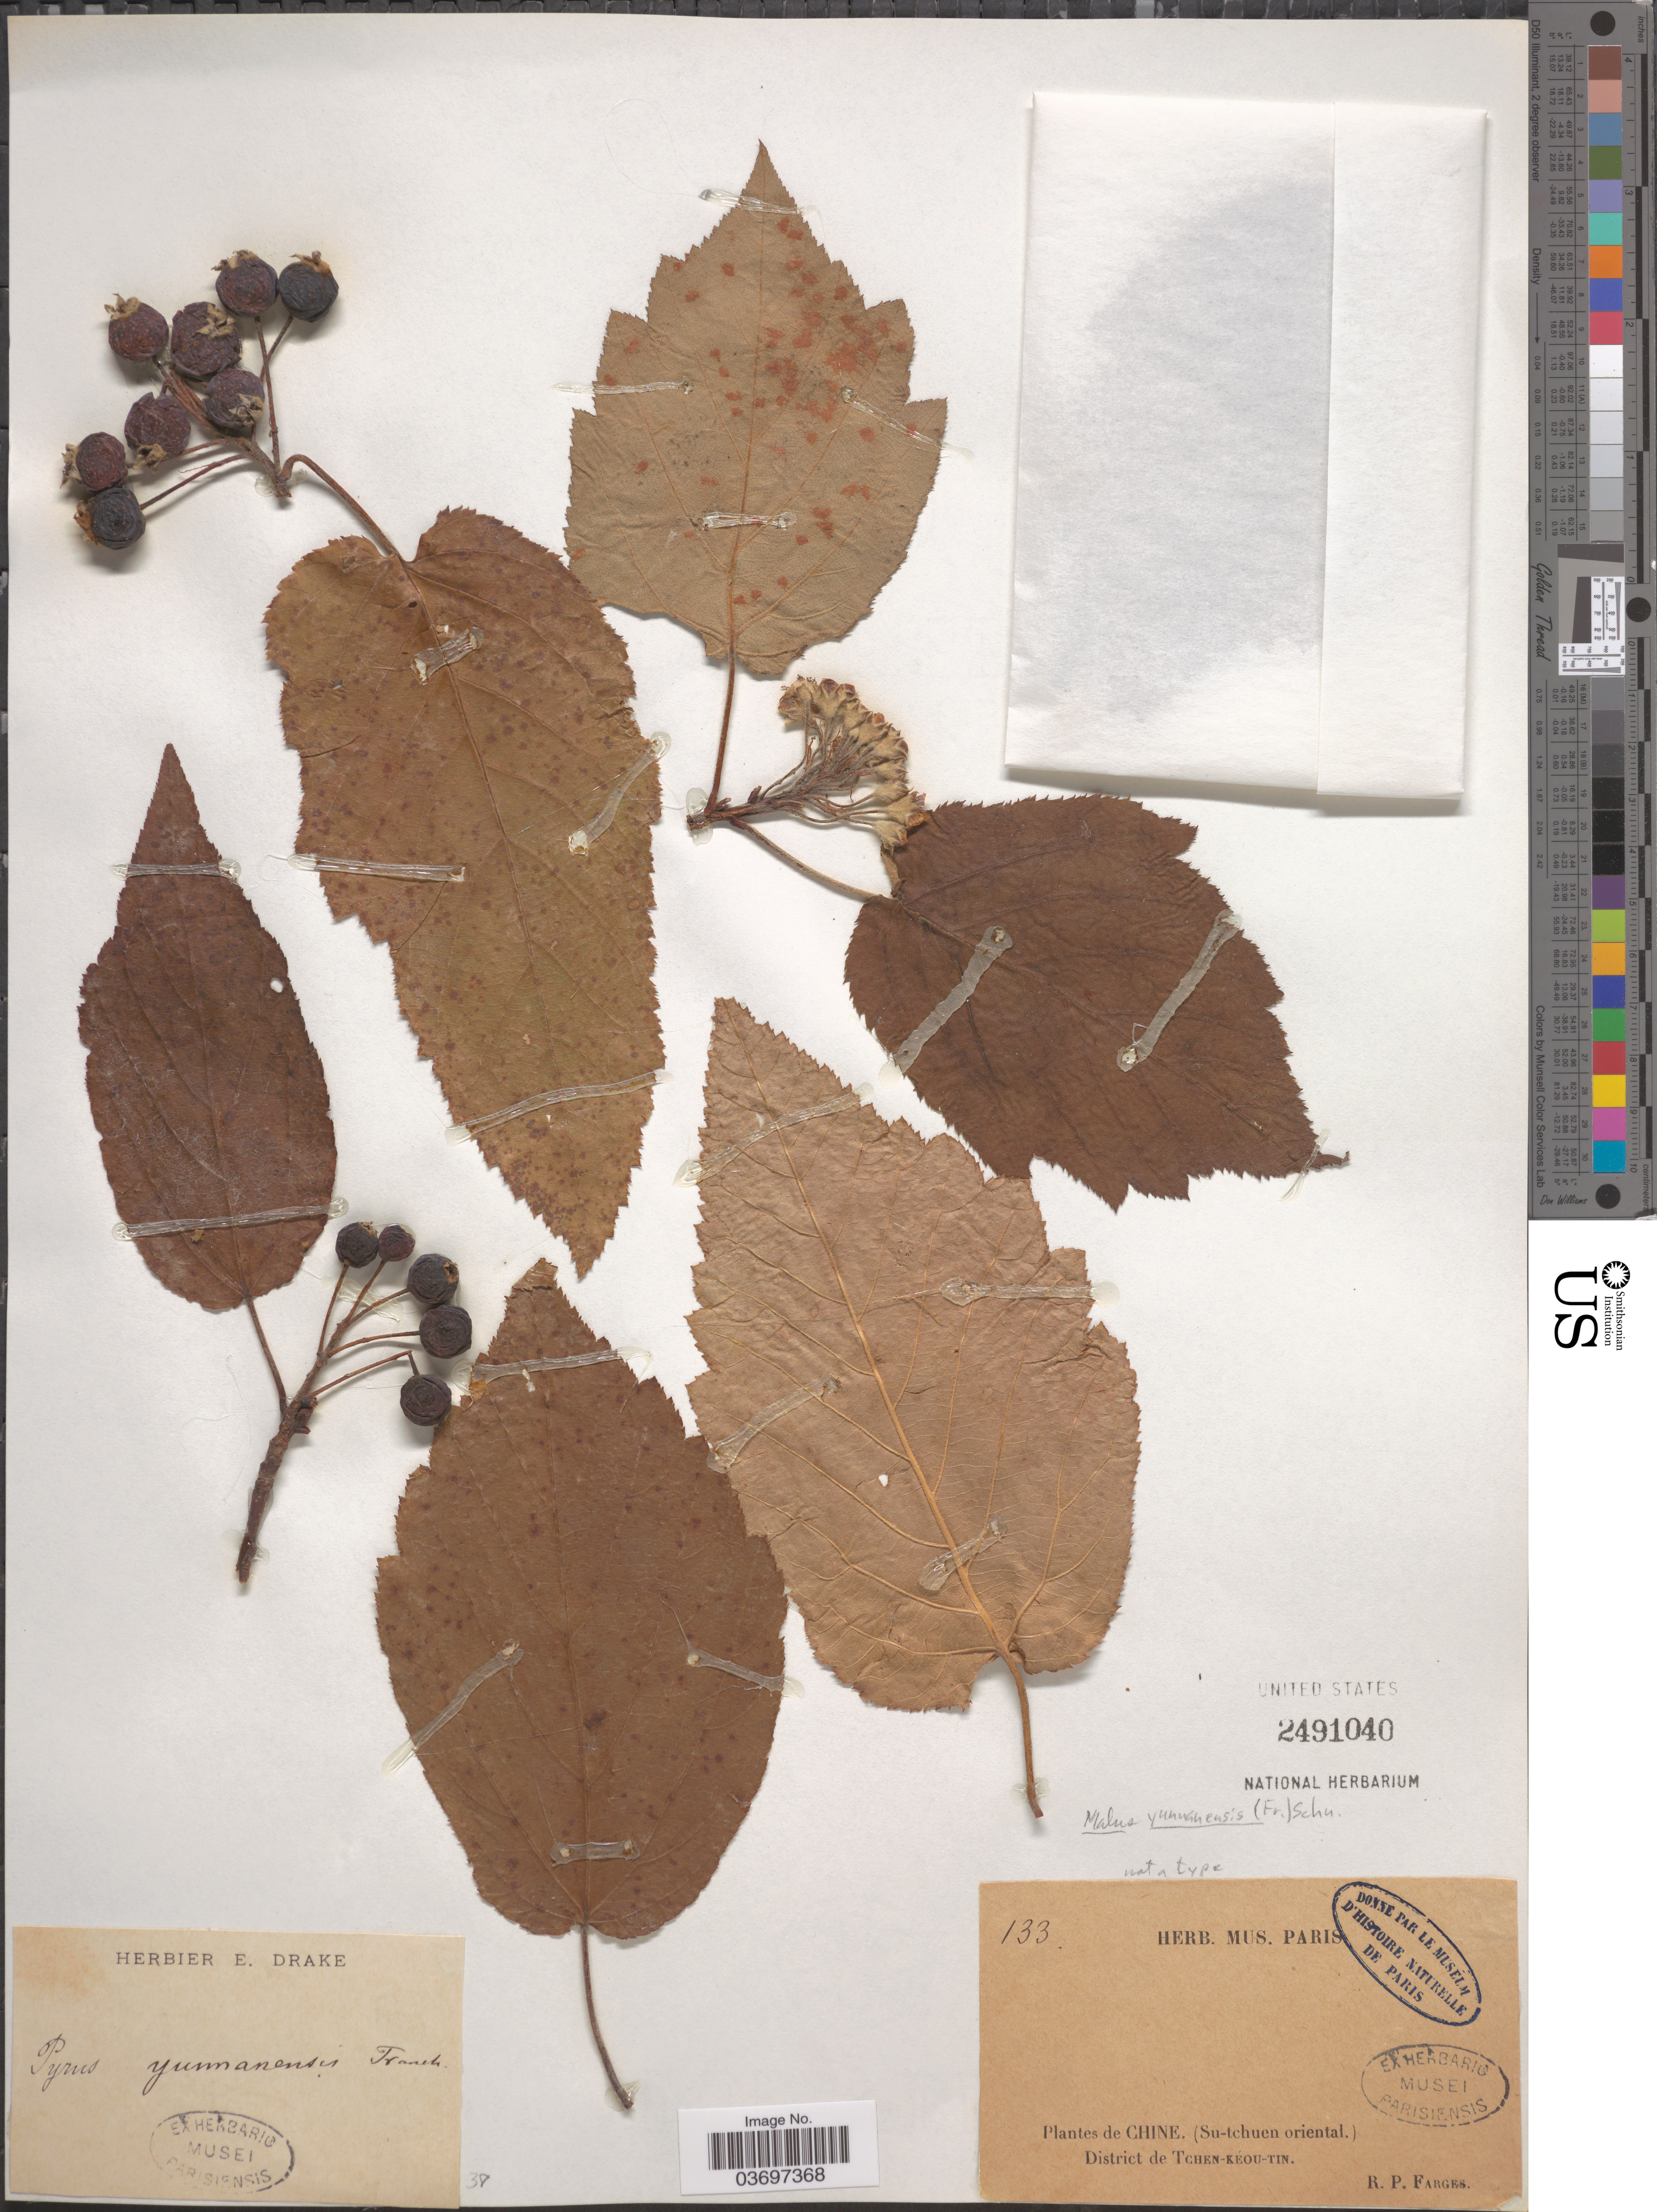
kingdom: Plantae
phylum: Tracheophyta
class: Magnoliopsida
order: Rosales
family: Rosaceae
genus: Malus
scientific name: Malus yunnanensis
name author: (Franch.) C.K. Schneid.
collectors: R. Farges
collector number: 133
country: China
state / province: Sichuan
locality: Chine. (Su-tchuen oriental). District de Tchen-keou-tin.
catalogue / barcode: US 2491040